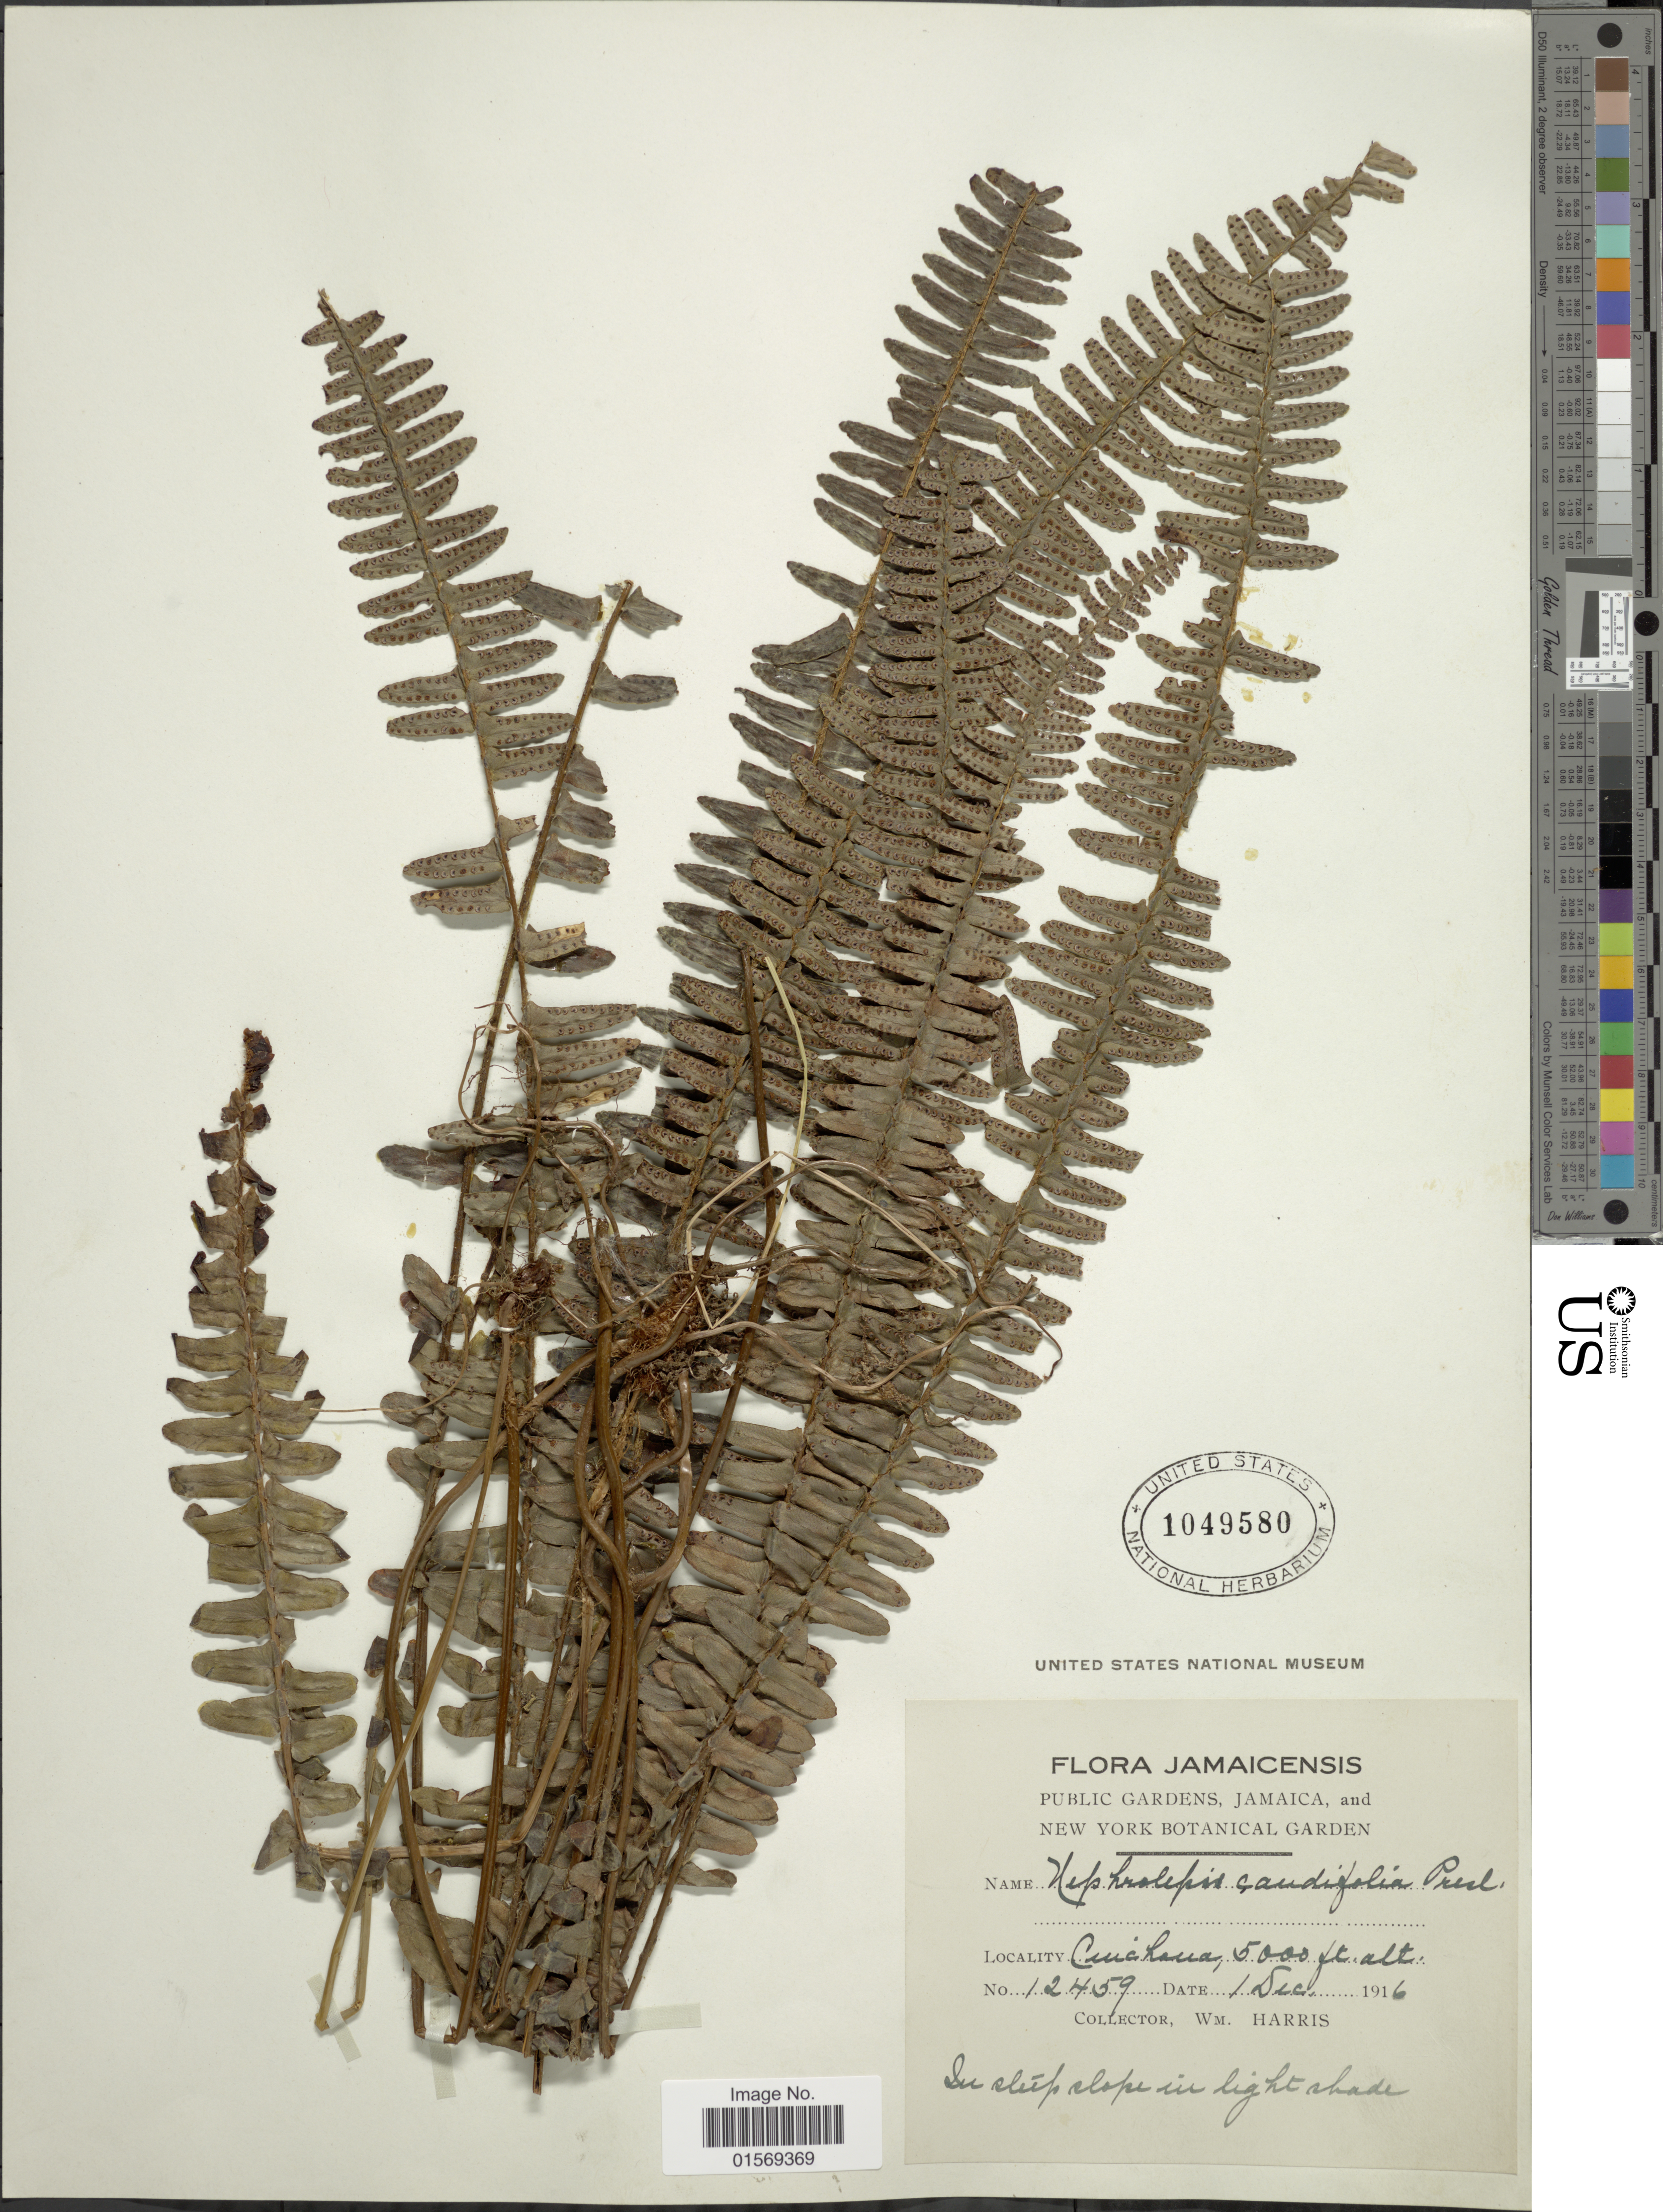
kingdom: Plantae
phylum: Tracheophyta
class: Polypodiopsida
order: Polypodiales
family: Nephrolepidaceae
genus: Nephrolepis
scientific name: Nephrolepis cordifolia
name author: (L.) C. Presl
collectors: W. H. Harris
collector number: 12459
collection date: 1916-12-01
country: Jamaica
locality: Jamaicensis, Cuichaua.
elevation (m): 1524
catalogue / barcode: US 1049580